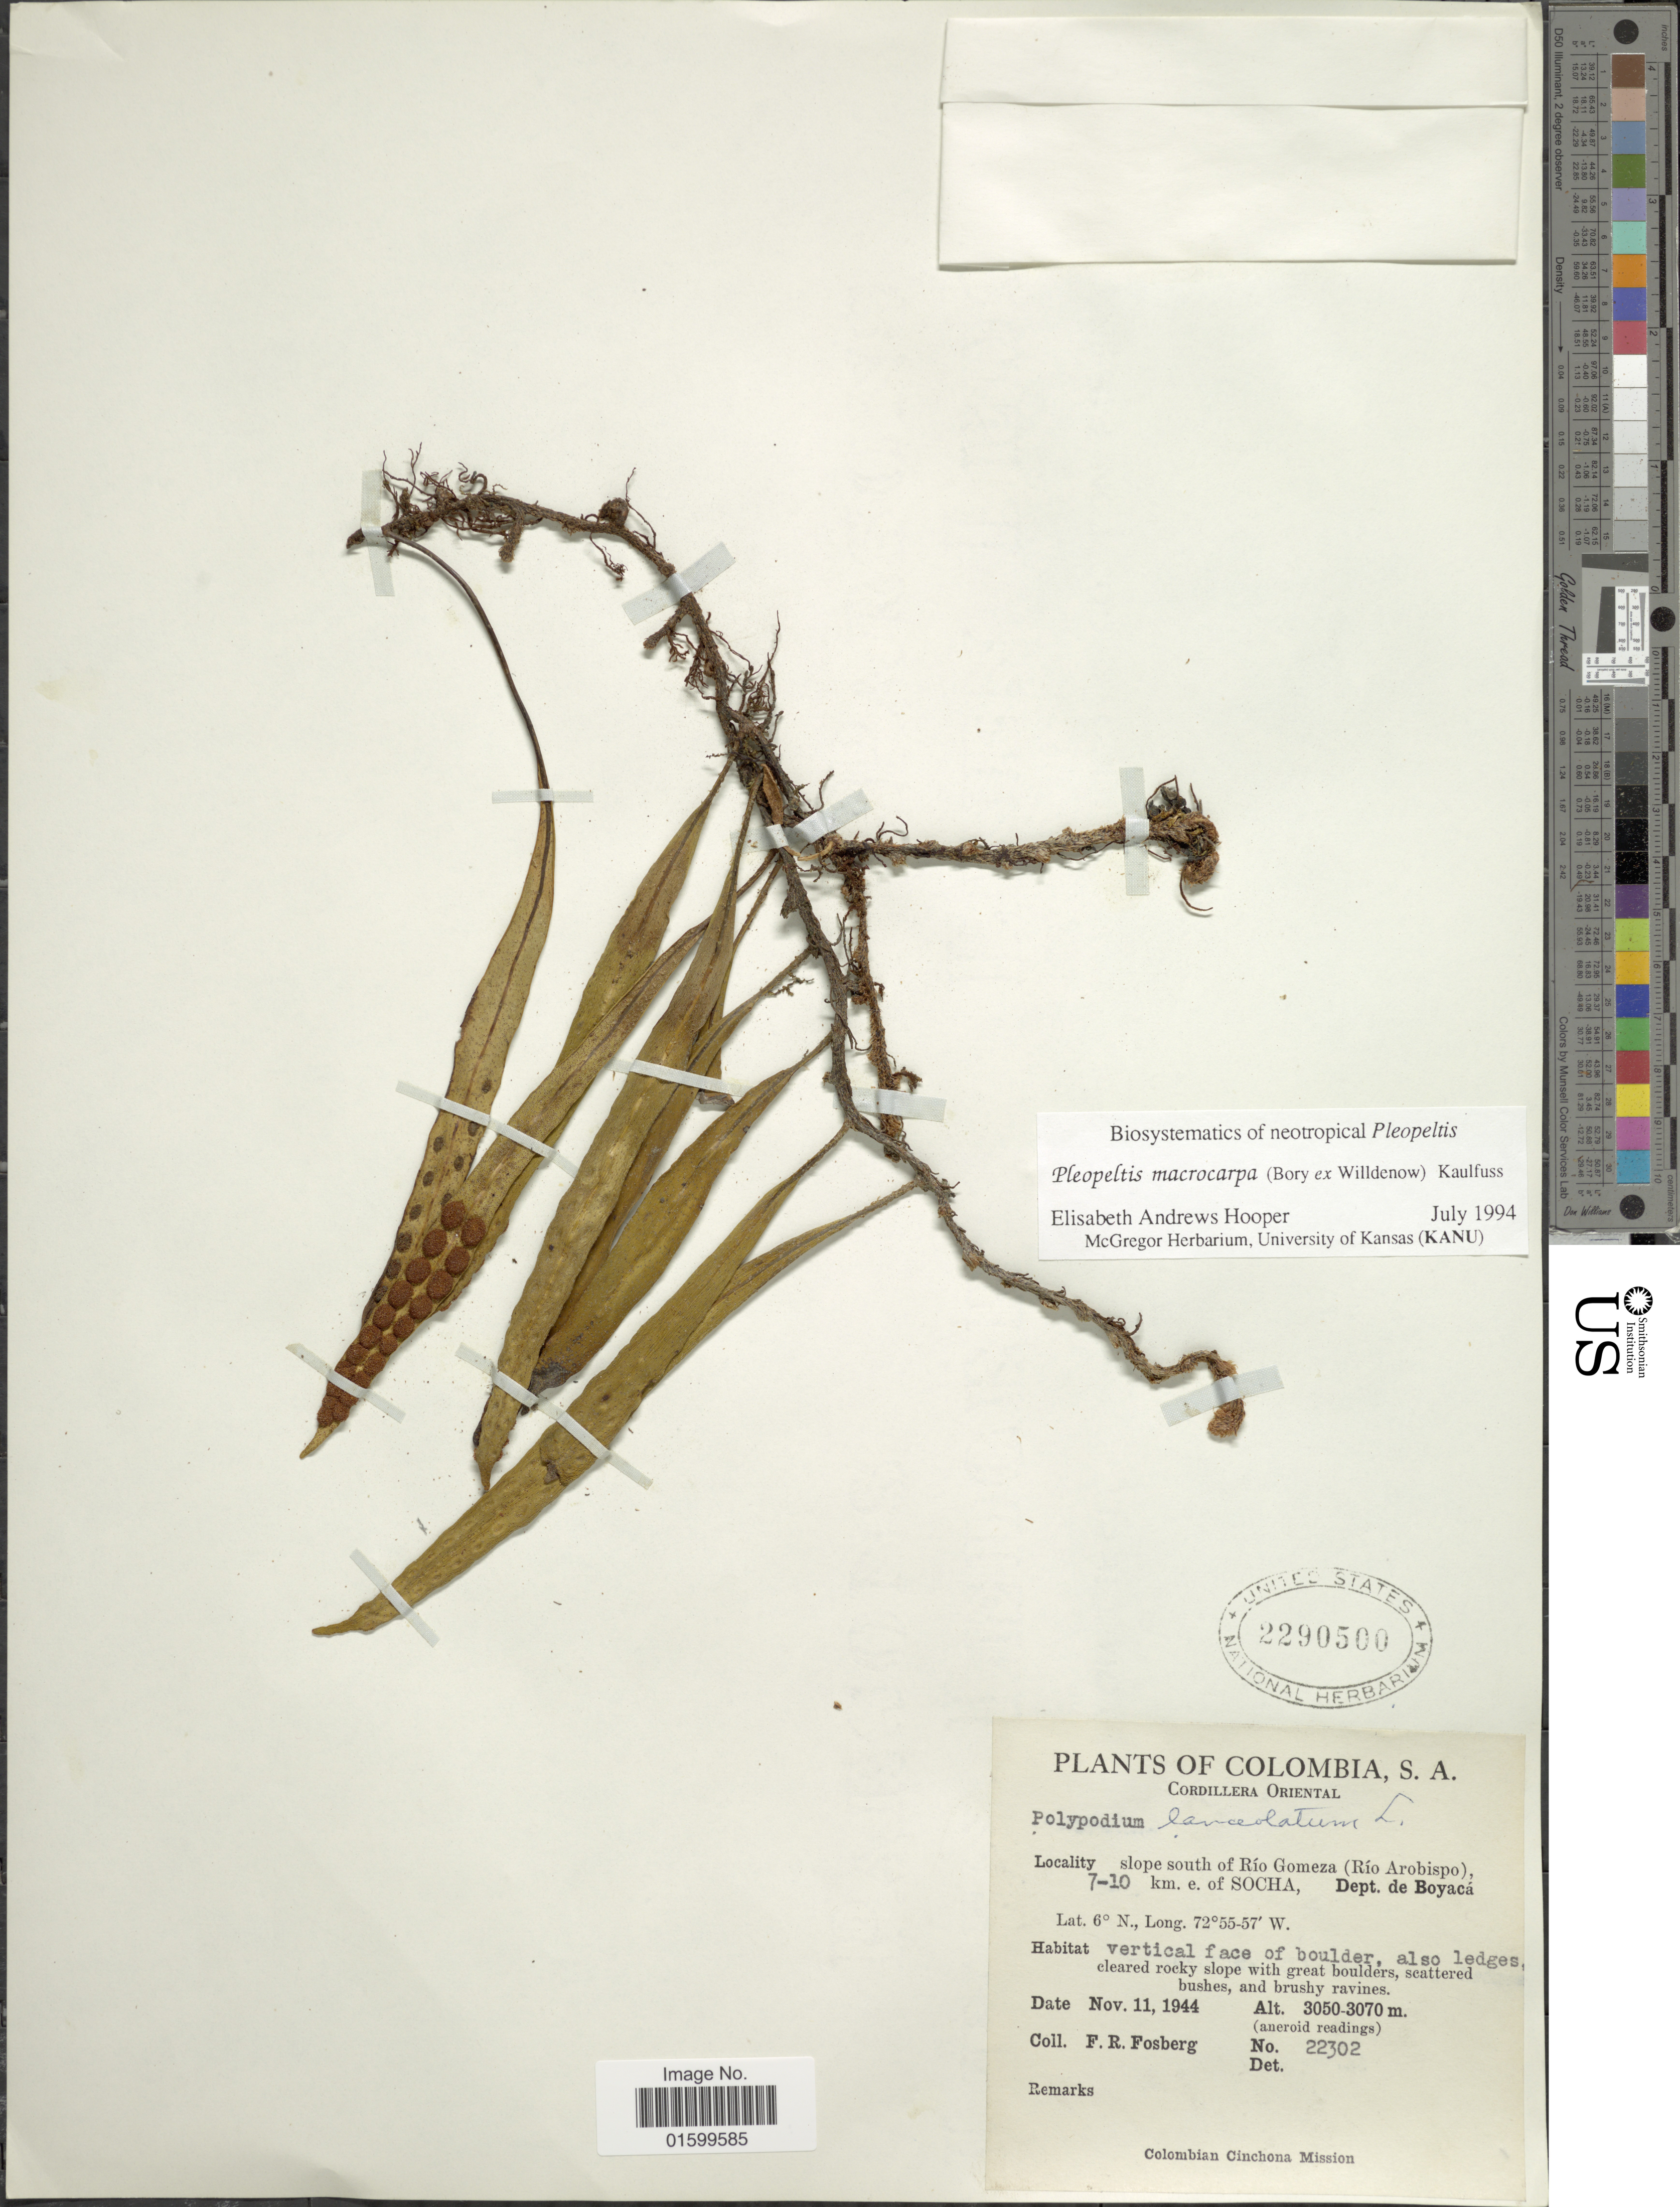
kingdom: Plantae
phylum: Tracheophyta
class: Polypodiopsida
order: Polypodiales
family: Polypodiaceae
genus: Pleopeltis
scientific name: Pleopeltis macrocarpa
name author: (Bory ex Willd.) Kaulf.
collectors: F. R. Fosberg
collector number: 22302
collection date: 1944-11-11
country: Colombia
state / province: Boyacá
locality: Colombia, S. A., Cordillera Oriental, slope south of Rio Gomeza (Rio Arobispo), 7-10 km e. of Socha, Dept. de Boyaca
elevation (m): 3050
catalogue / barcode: US 2290500